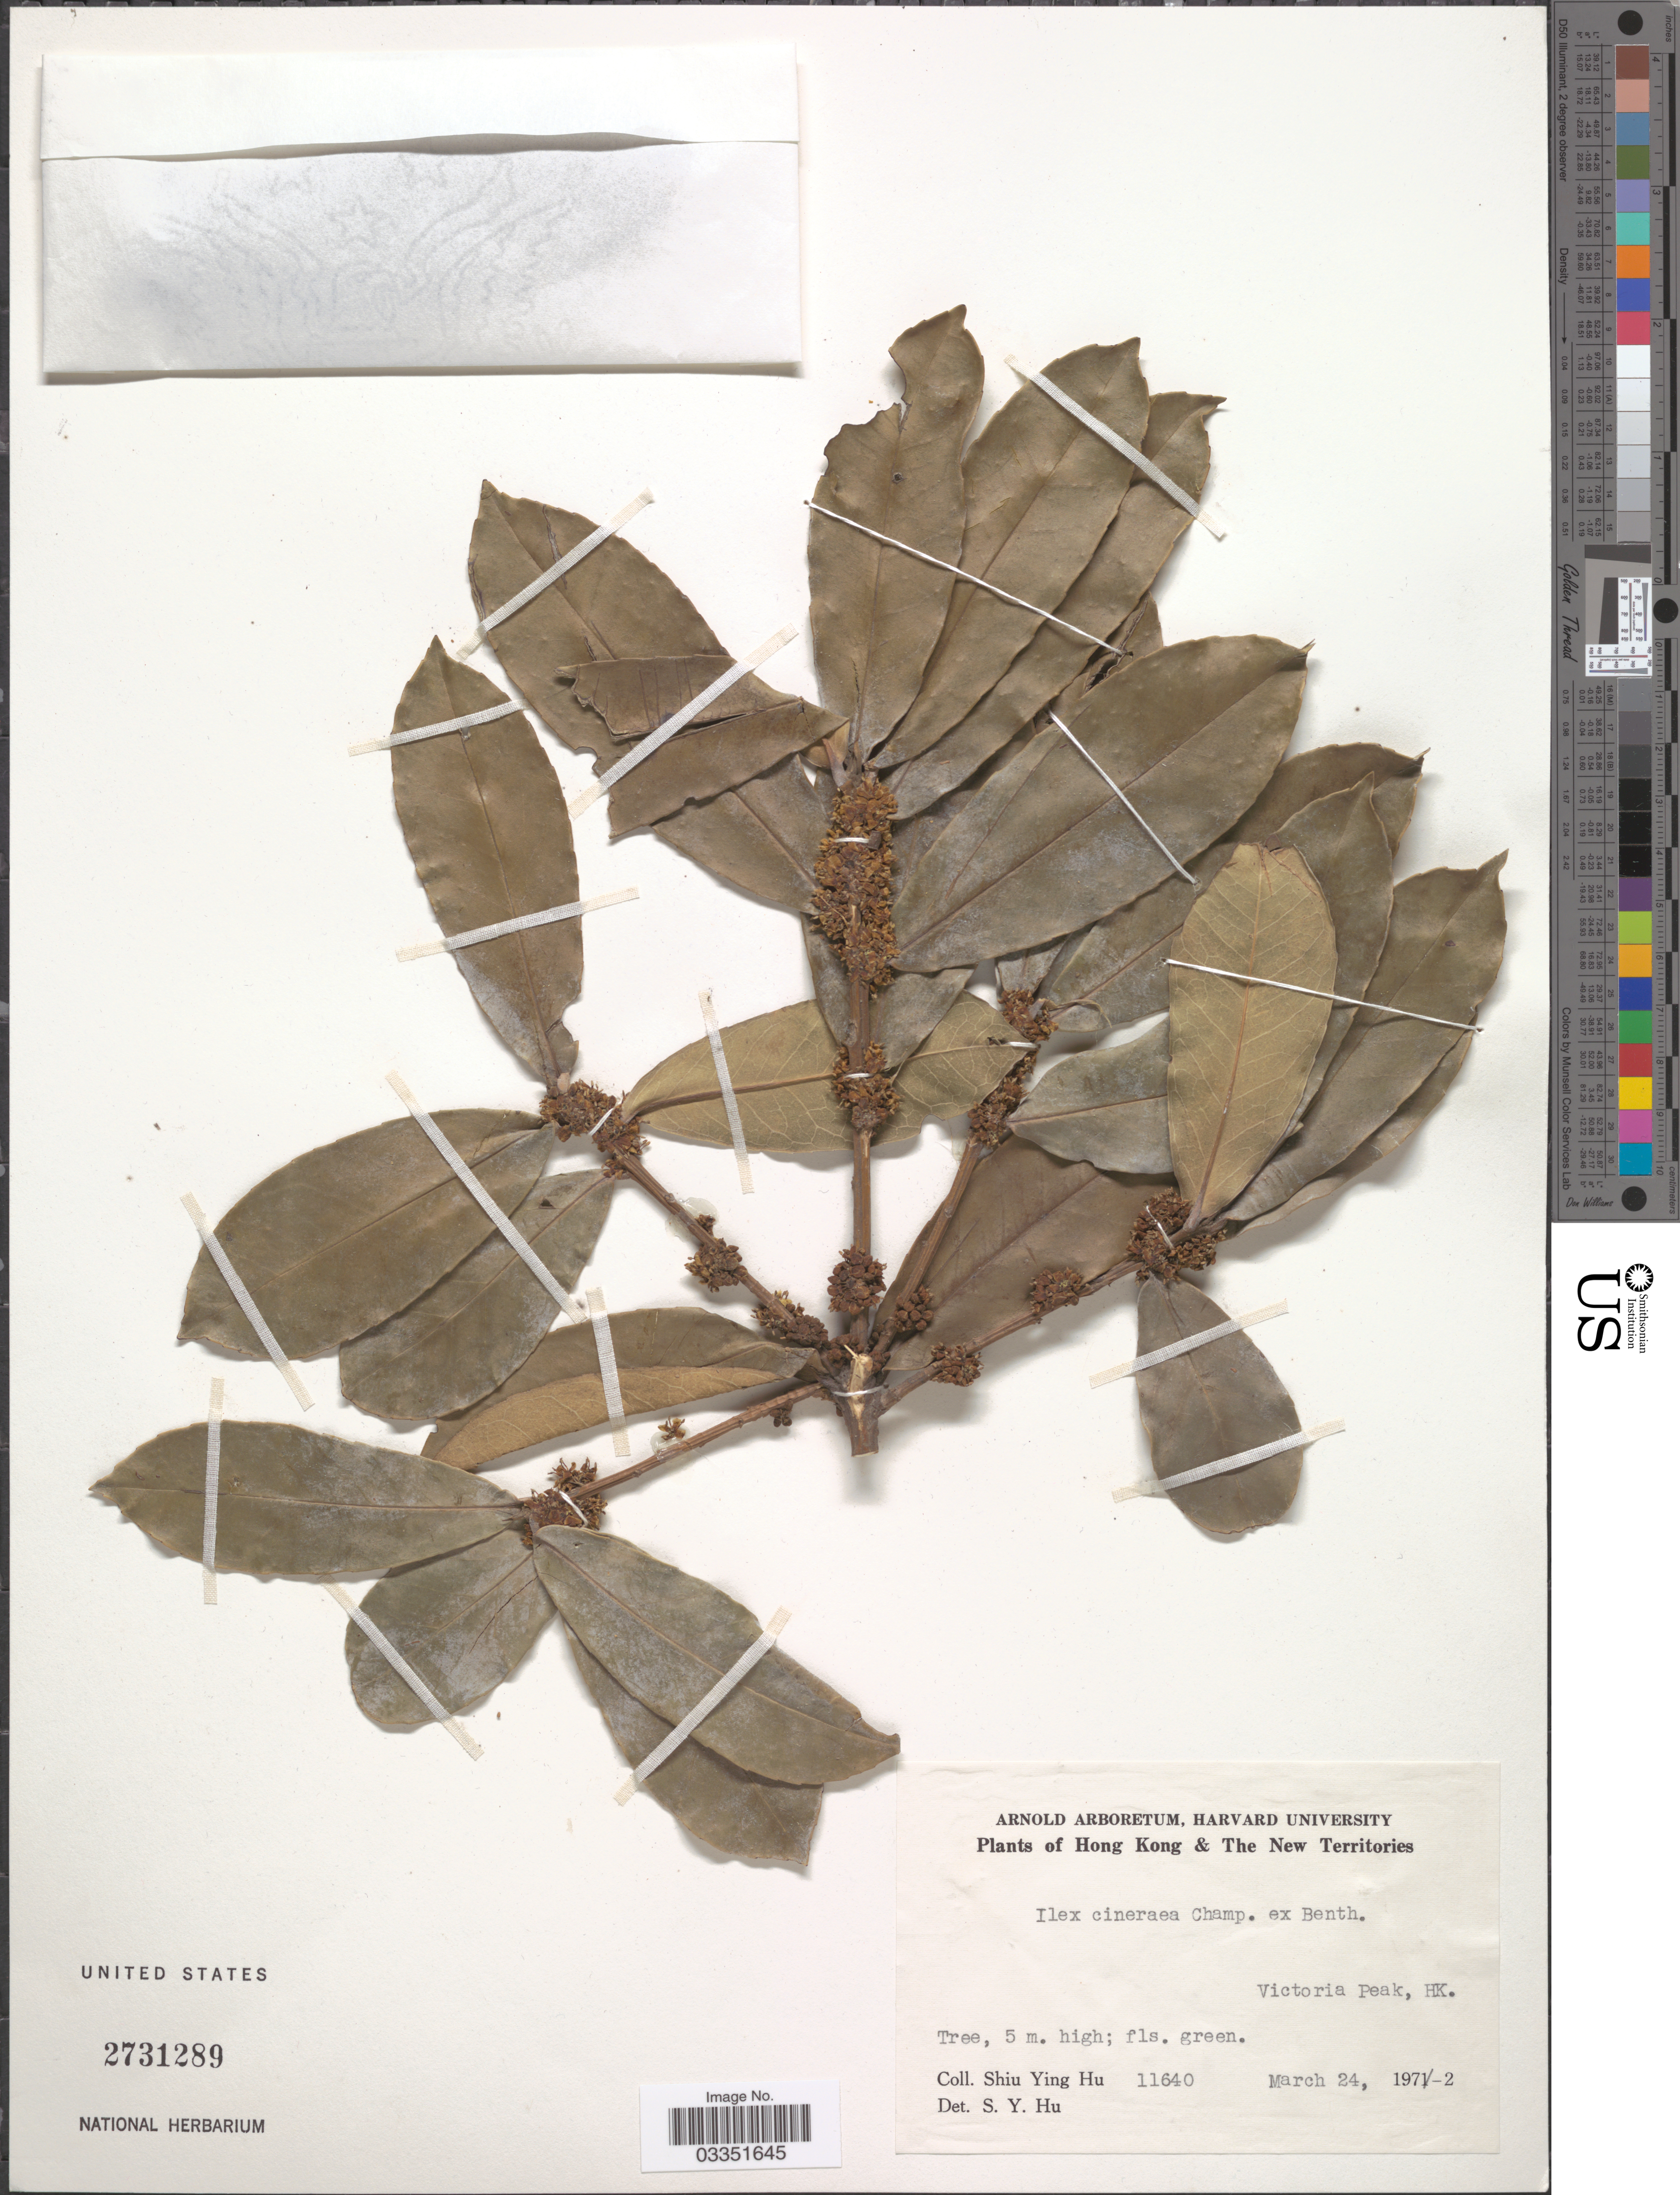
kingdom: Plantae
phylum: Tracheophyta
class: Magnoliopsida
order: Aquifoliales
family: Aquifoliaceae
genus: Ilex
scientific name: Ilex cinerea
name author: Champ. ex Benth.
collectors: S. Y. Hu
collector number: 11640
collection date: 1972-03-24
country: China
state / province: Hong Kong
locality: Hong Kong & The New Territories. Victoria Peak, HK.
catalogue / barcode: US 2731289